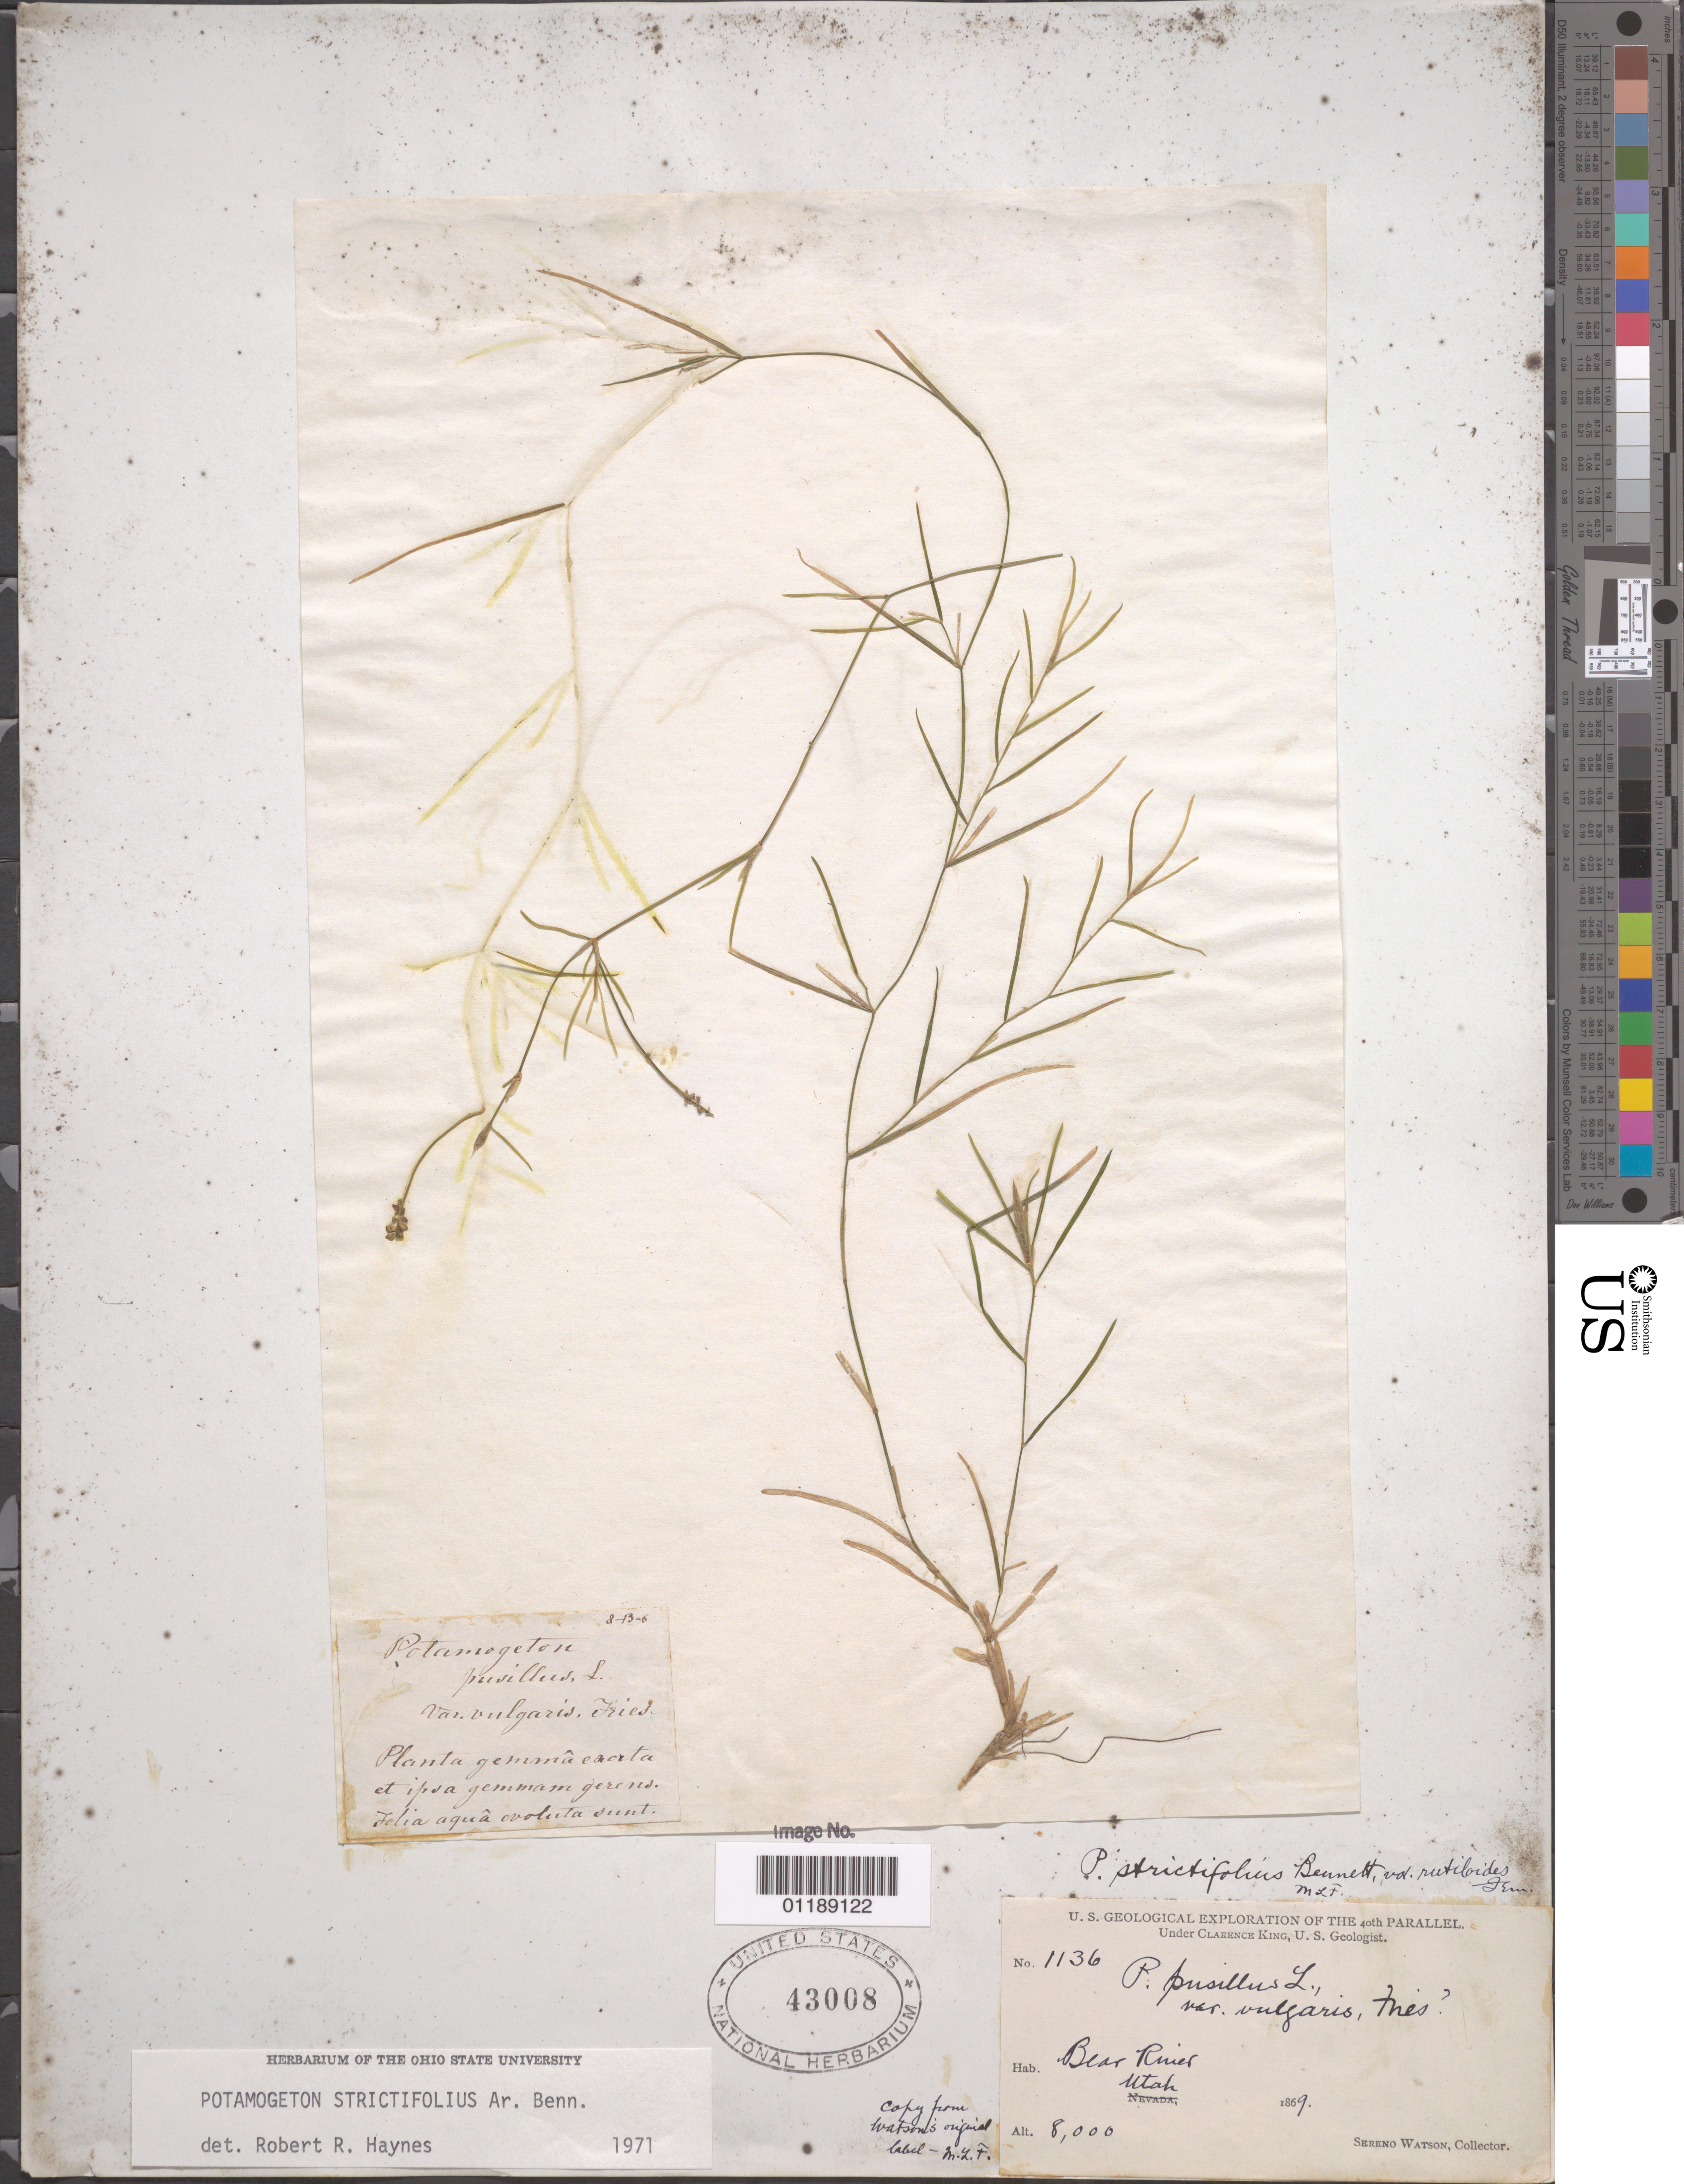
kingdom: Plantae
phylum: Tracheophyta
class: Liliopsida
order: Alismatales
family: Potamogetonaceae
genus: Potamogeton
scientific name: Potamogeton strictifolius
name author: A. Benn.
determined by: Haynes, R. R.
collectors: S. Watson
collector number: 1136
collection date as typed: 1869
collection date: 1869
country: United States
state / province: Utah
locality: Bear Point.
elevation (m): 2438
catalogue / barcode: US 43008